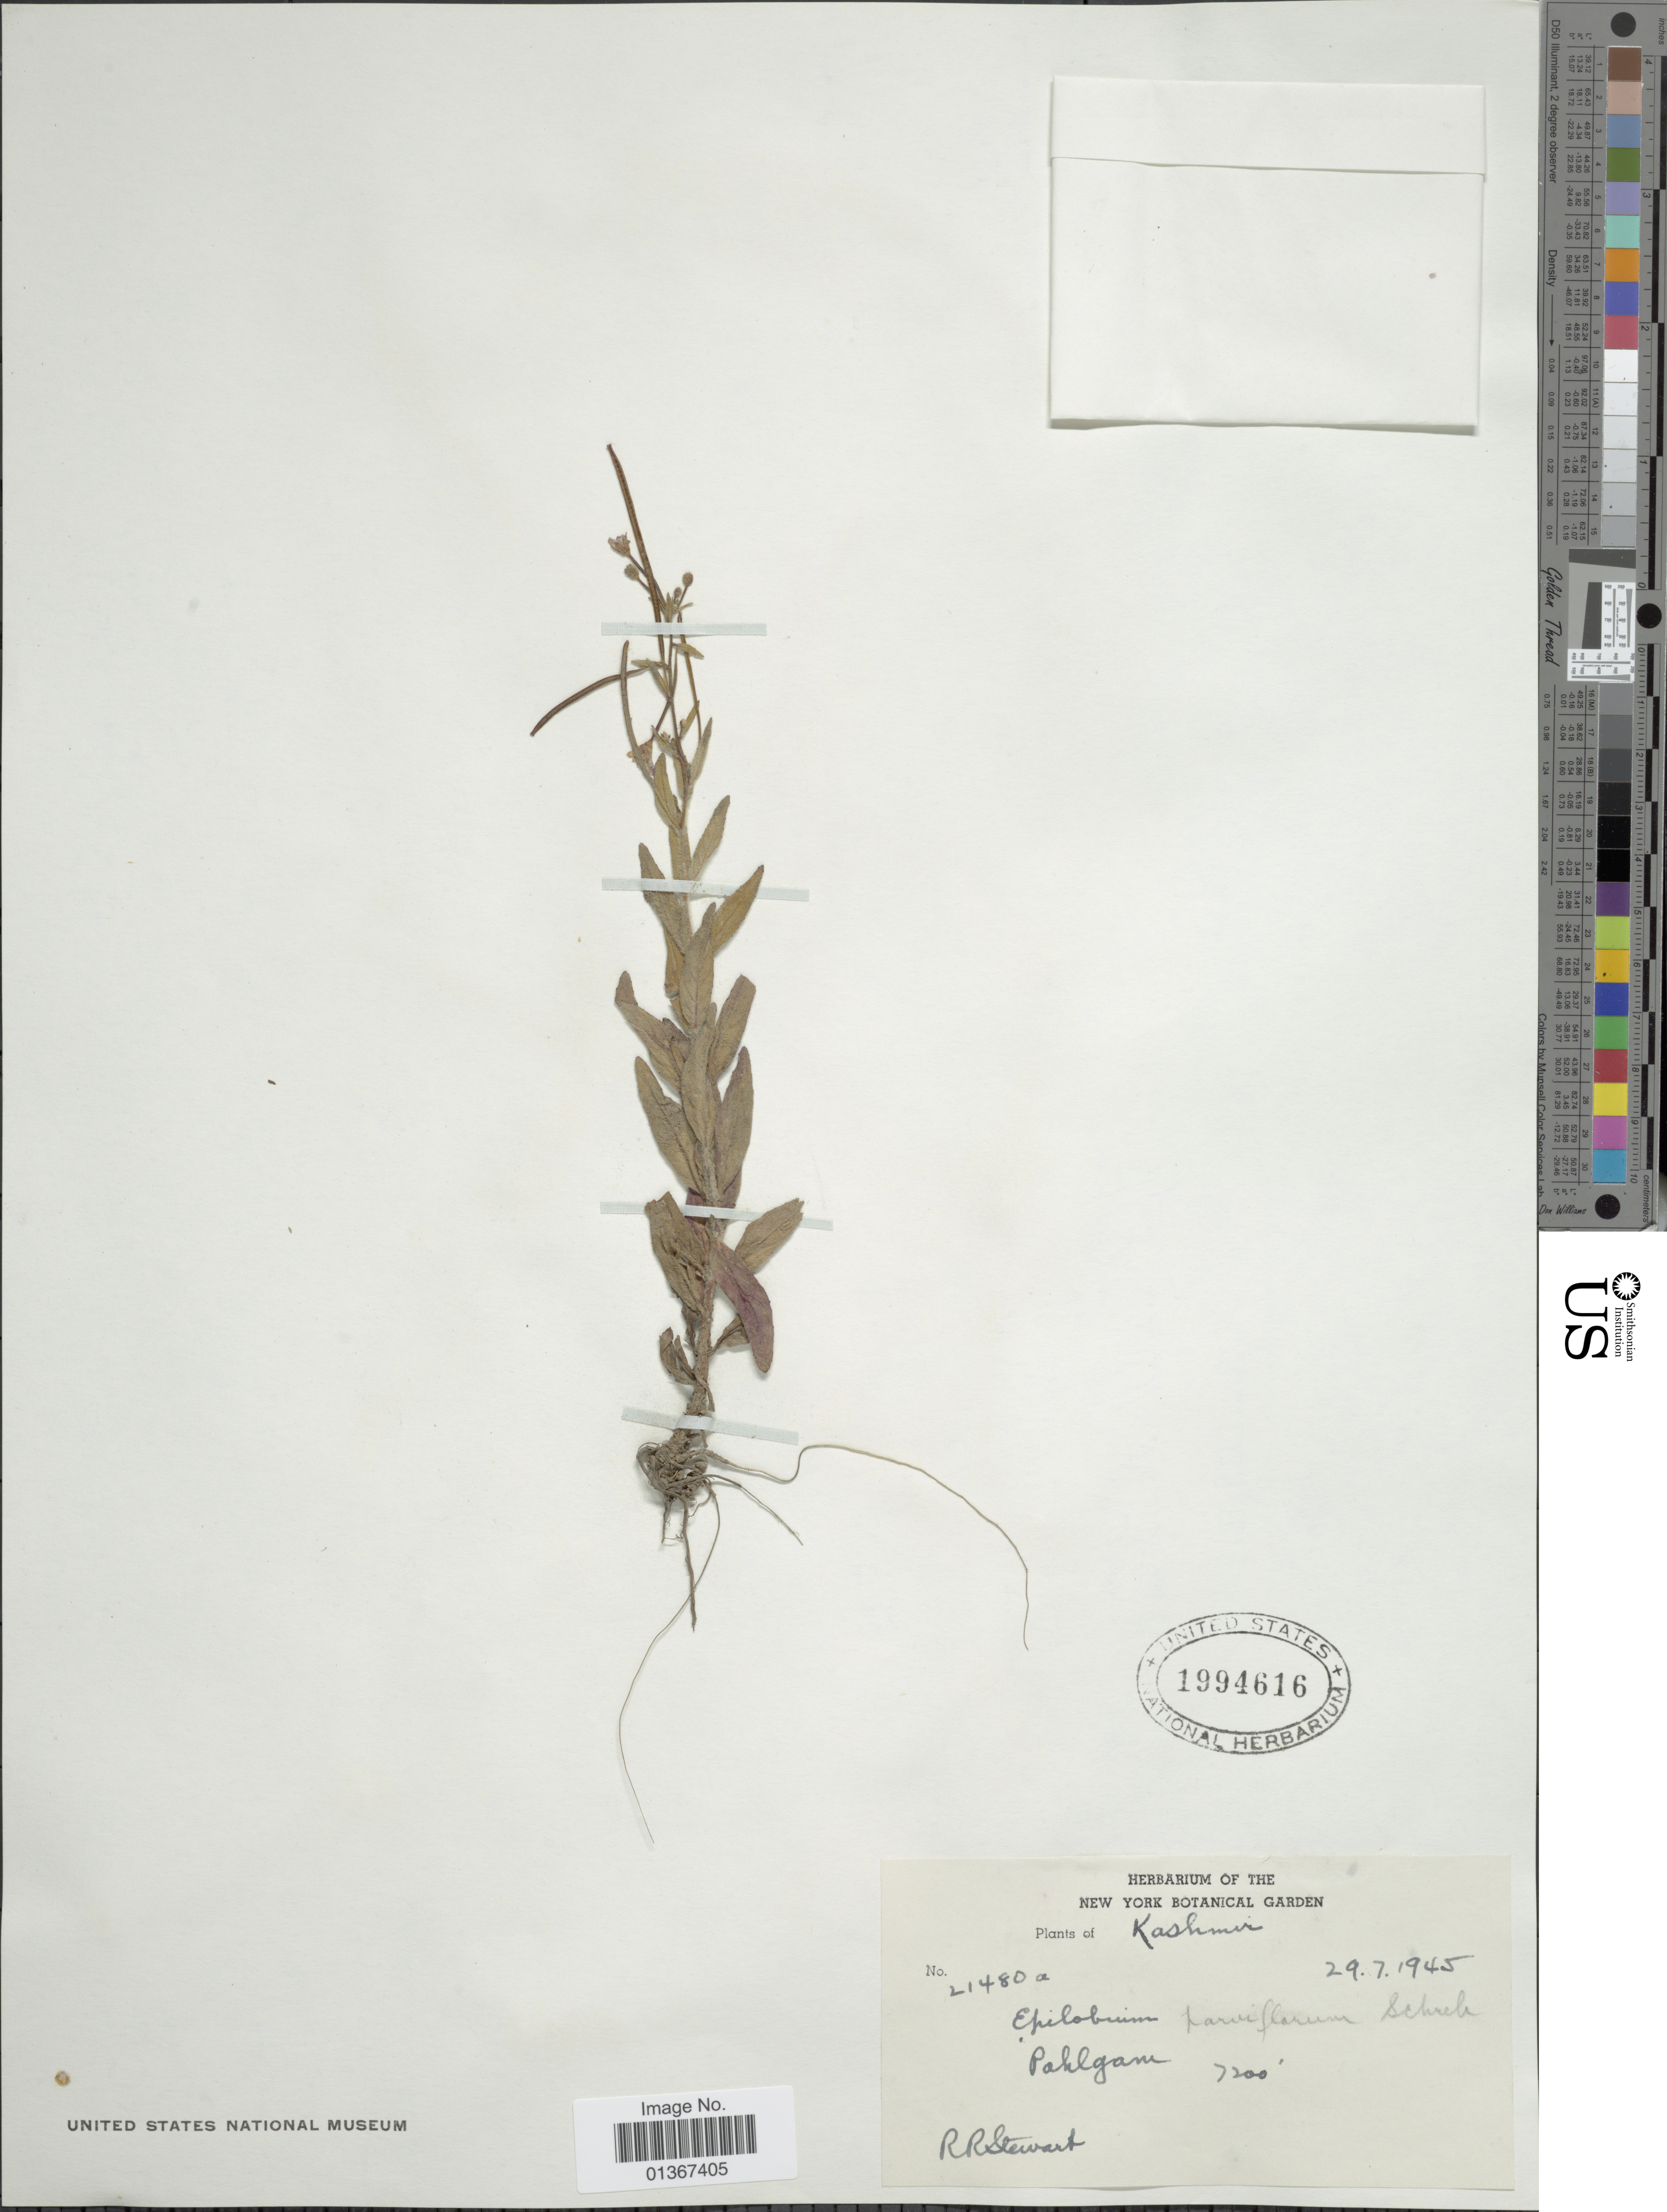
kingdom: Plantae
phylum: Tracheophyta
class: Magnoliopsida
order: Myrtales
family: Onagraceae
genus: Epilobium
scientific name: Epilobium parviflorum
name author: Schreb.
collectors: R. R. Stewart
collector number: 21480a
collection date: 1945-07-29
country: India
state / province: Jammu and Kashmir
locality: Kashmir. Pahlgam.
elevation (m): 2195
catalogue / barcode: US 1994616